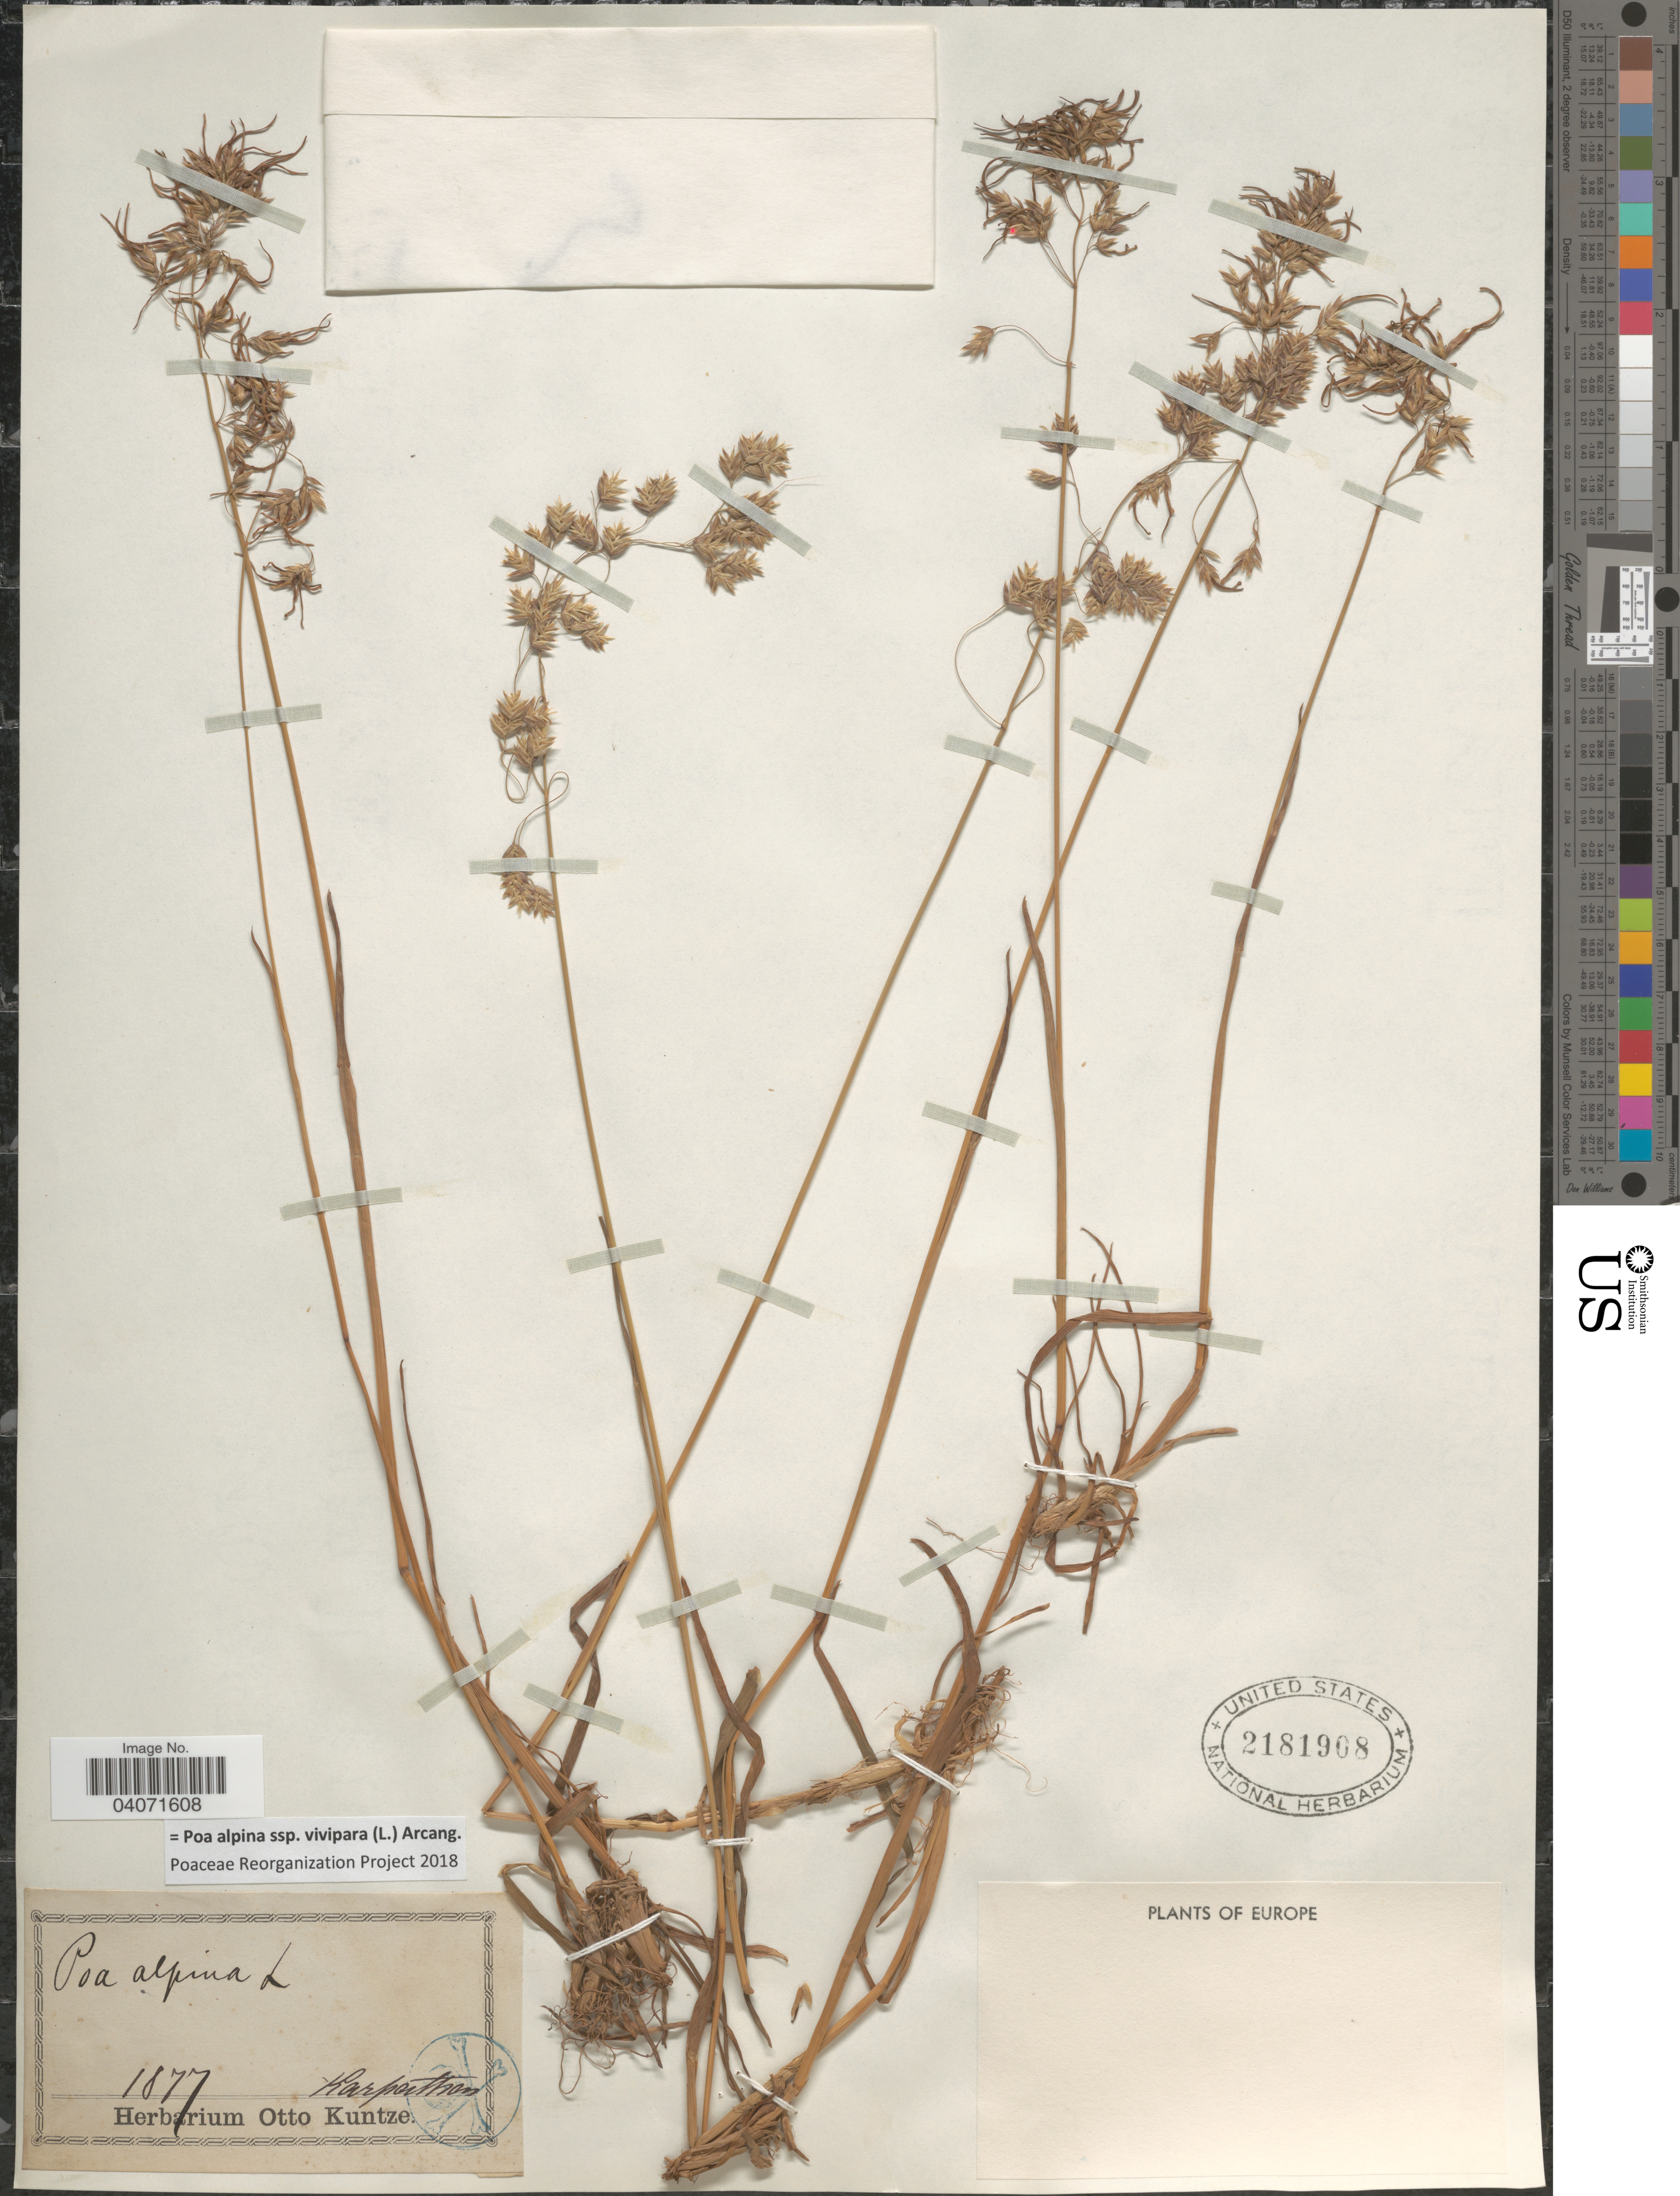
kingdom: Plantae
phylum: Tracheophyta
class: Liliopsida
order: Poales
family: Poaceae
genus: Poa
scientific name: Poa alpina subsp. vivipara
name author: (L.) Arcang.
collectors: ex herb. Otto Kuntze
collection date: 1877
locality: Karpathen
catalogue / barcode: US 2181908